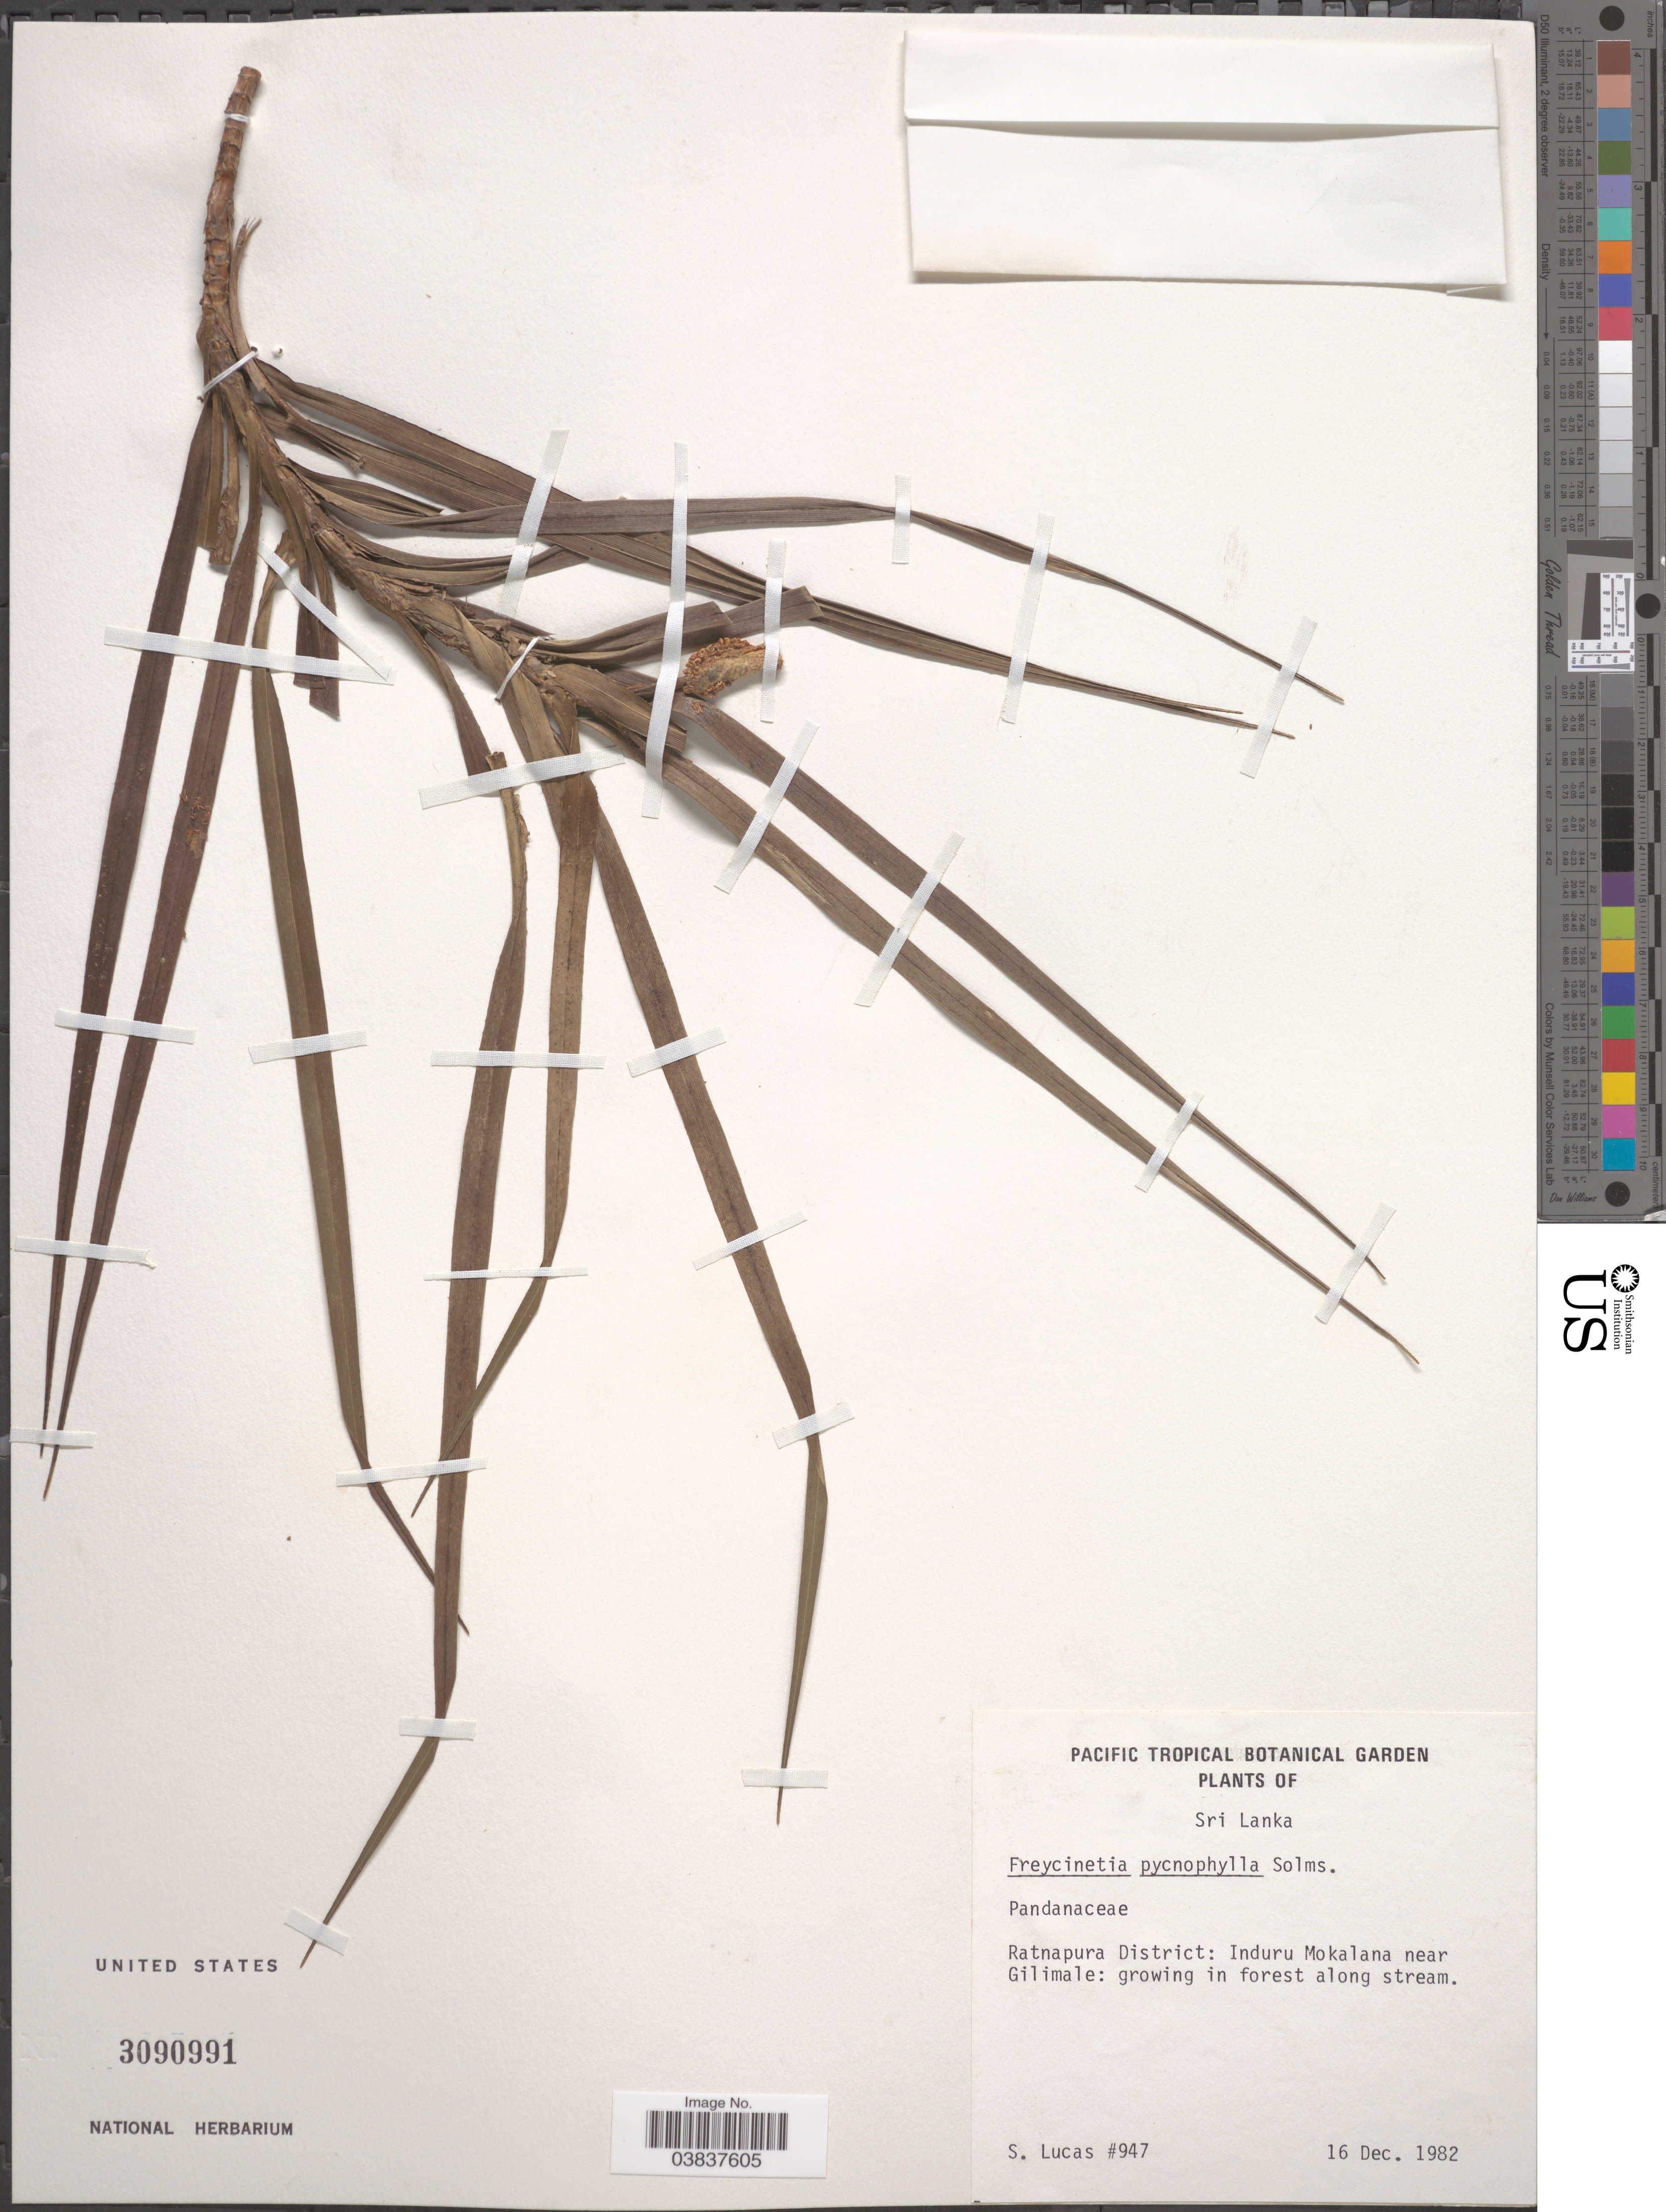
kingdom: Plantae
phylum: Tracheophyta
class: Liliopsida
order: Pandanales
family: Pandanaceae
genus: Freycinetia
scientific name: Freycinetia pycnocephala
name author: Solms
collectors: S. Lucas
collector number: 947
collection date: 1982-12-16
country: Sri Lanka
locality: Ratnapura District: Induru Mokalana near Gilimale.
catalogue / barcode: US 3090991